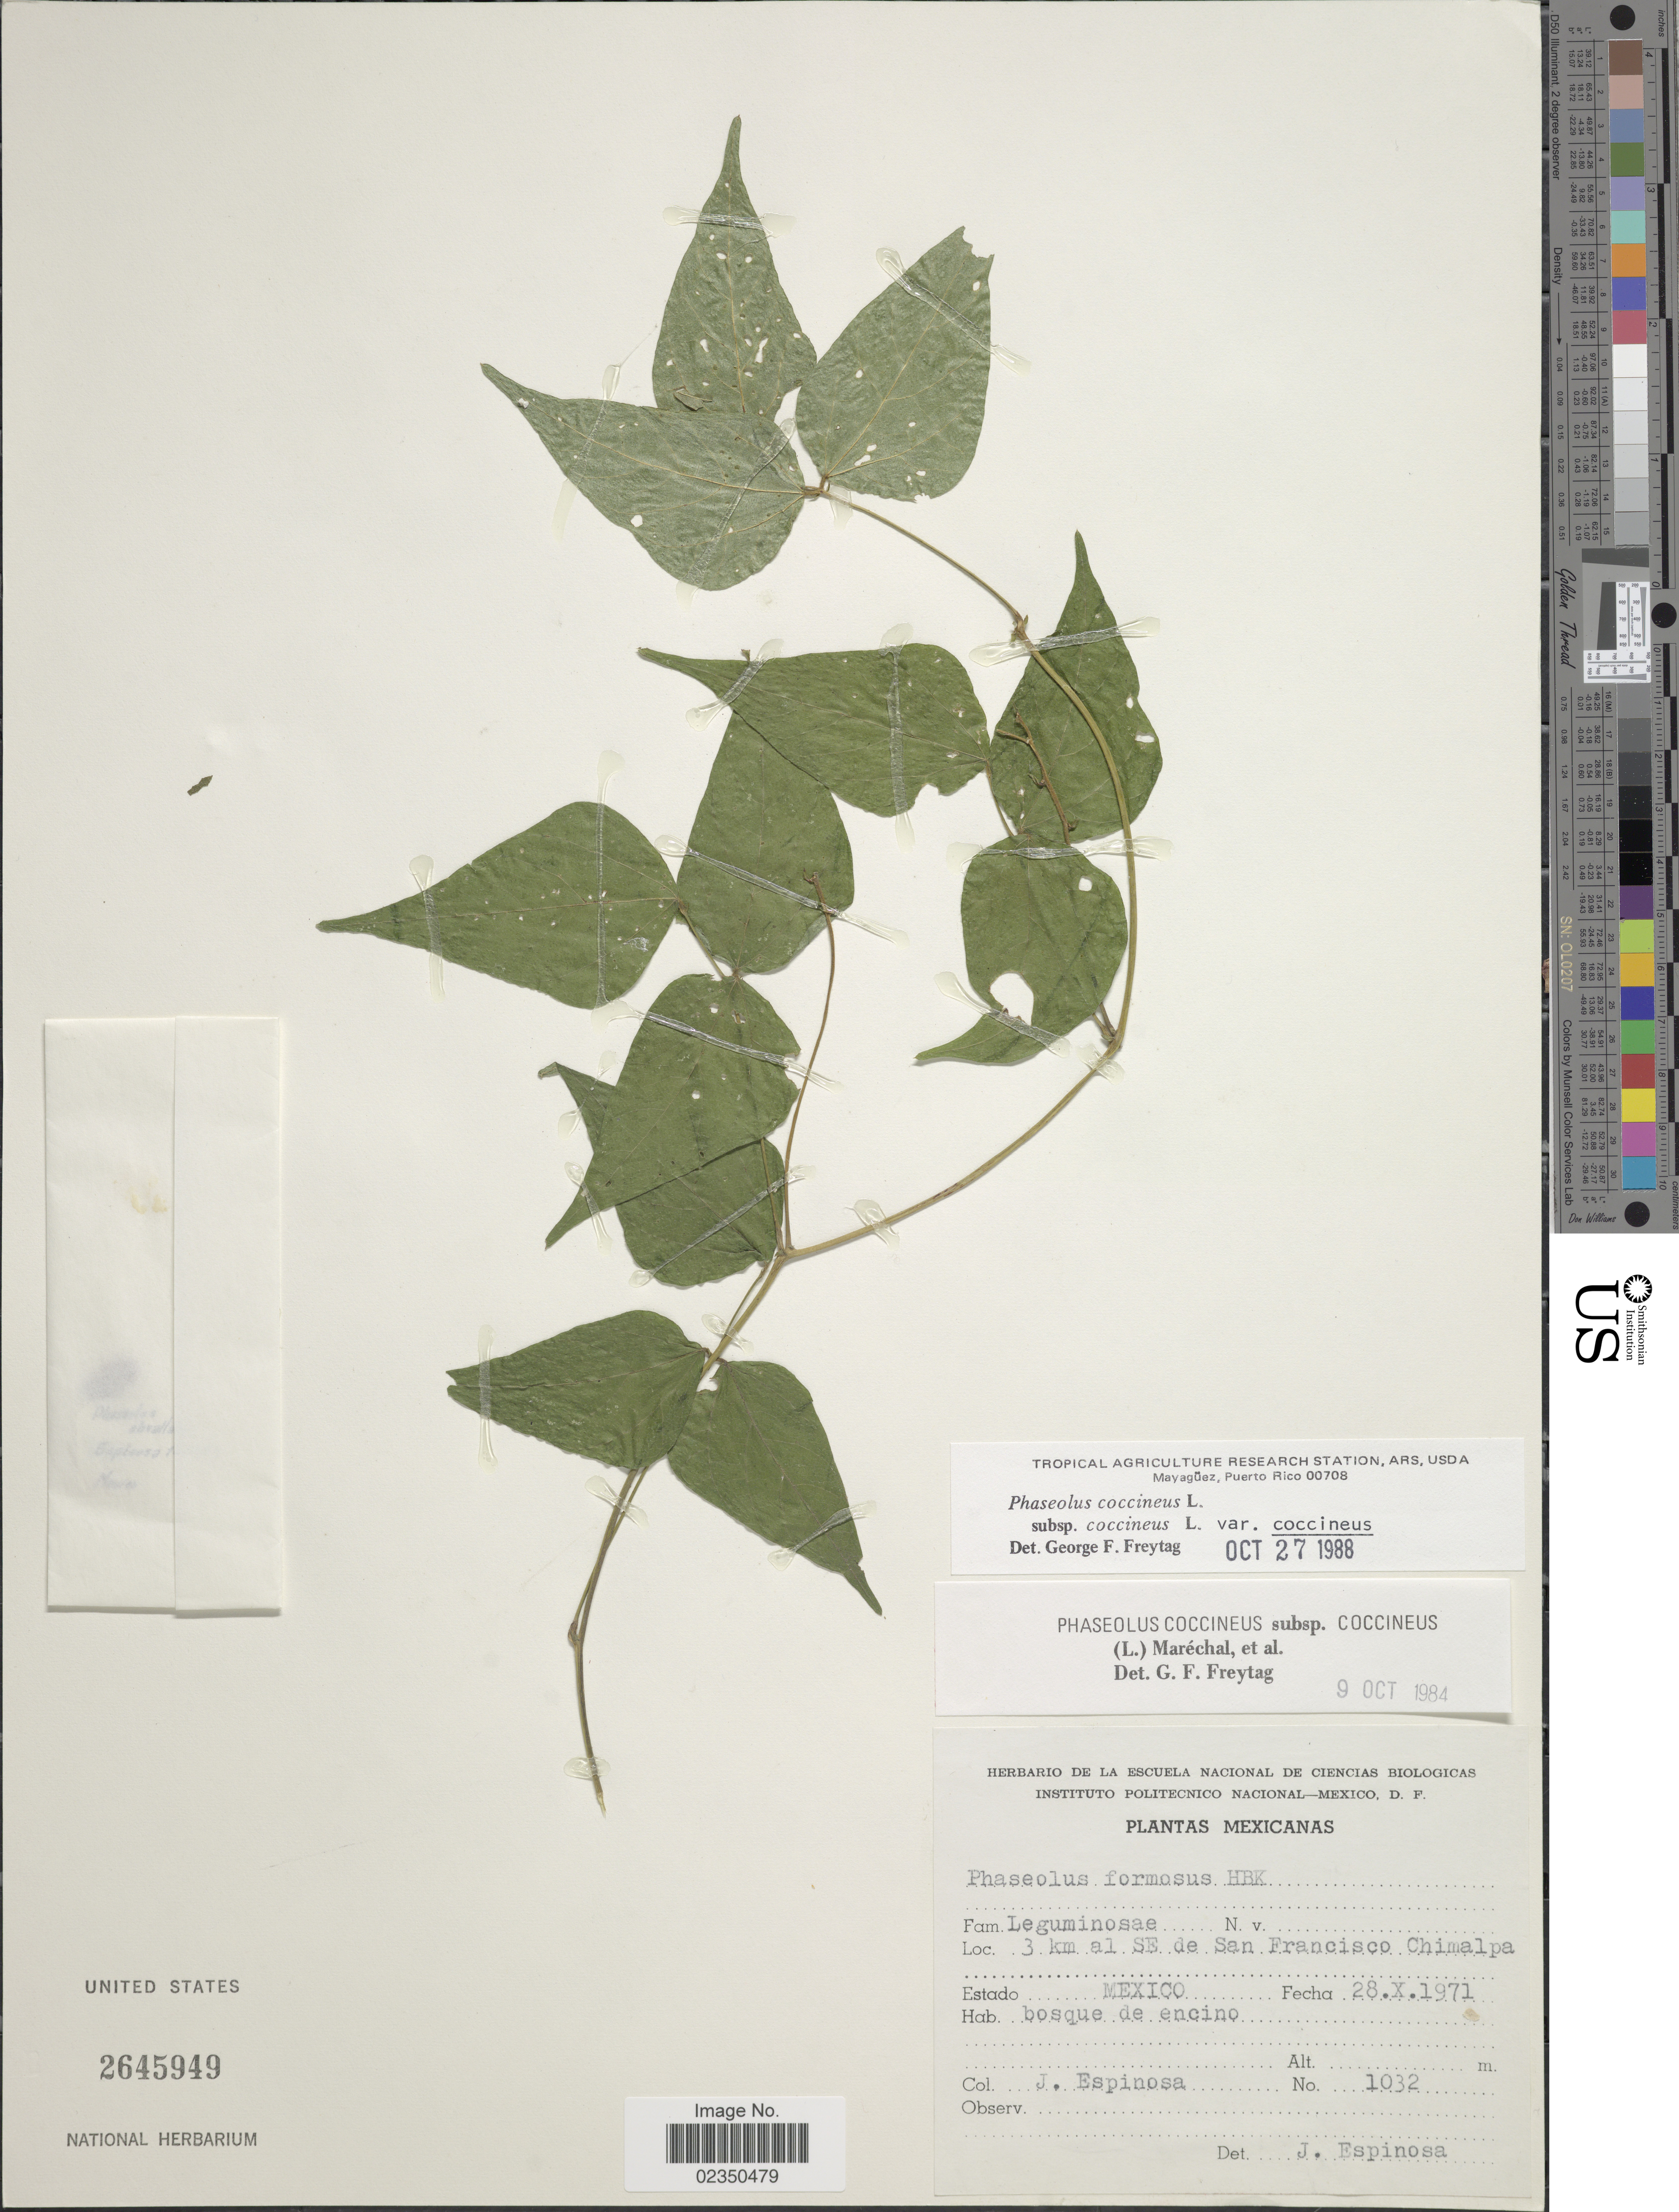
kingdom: Plantae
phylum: Tracheophyta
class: Magnoliopsida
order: Fabales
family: Fabaceae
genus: Phaseolus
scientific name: Phaseolus coccineus var. coccineus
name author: L.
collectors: J. Espinosa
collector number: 1032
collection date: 1971-10-28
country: Mexico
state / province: México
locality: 3 km al SE de San Francisco Chimalpa.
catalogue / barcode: US 2645949